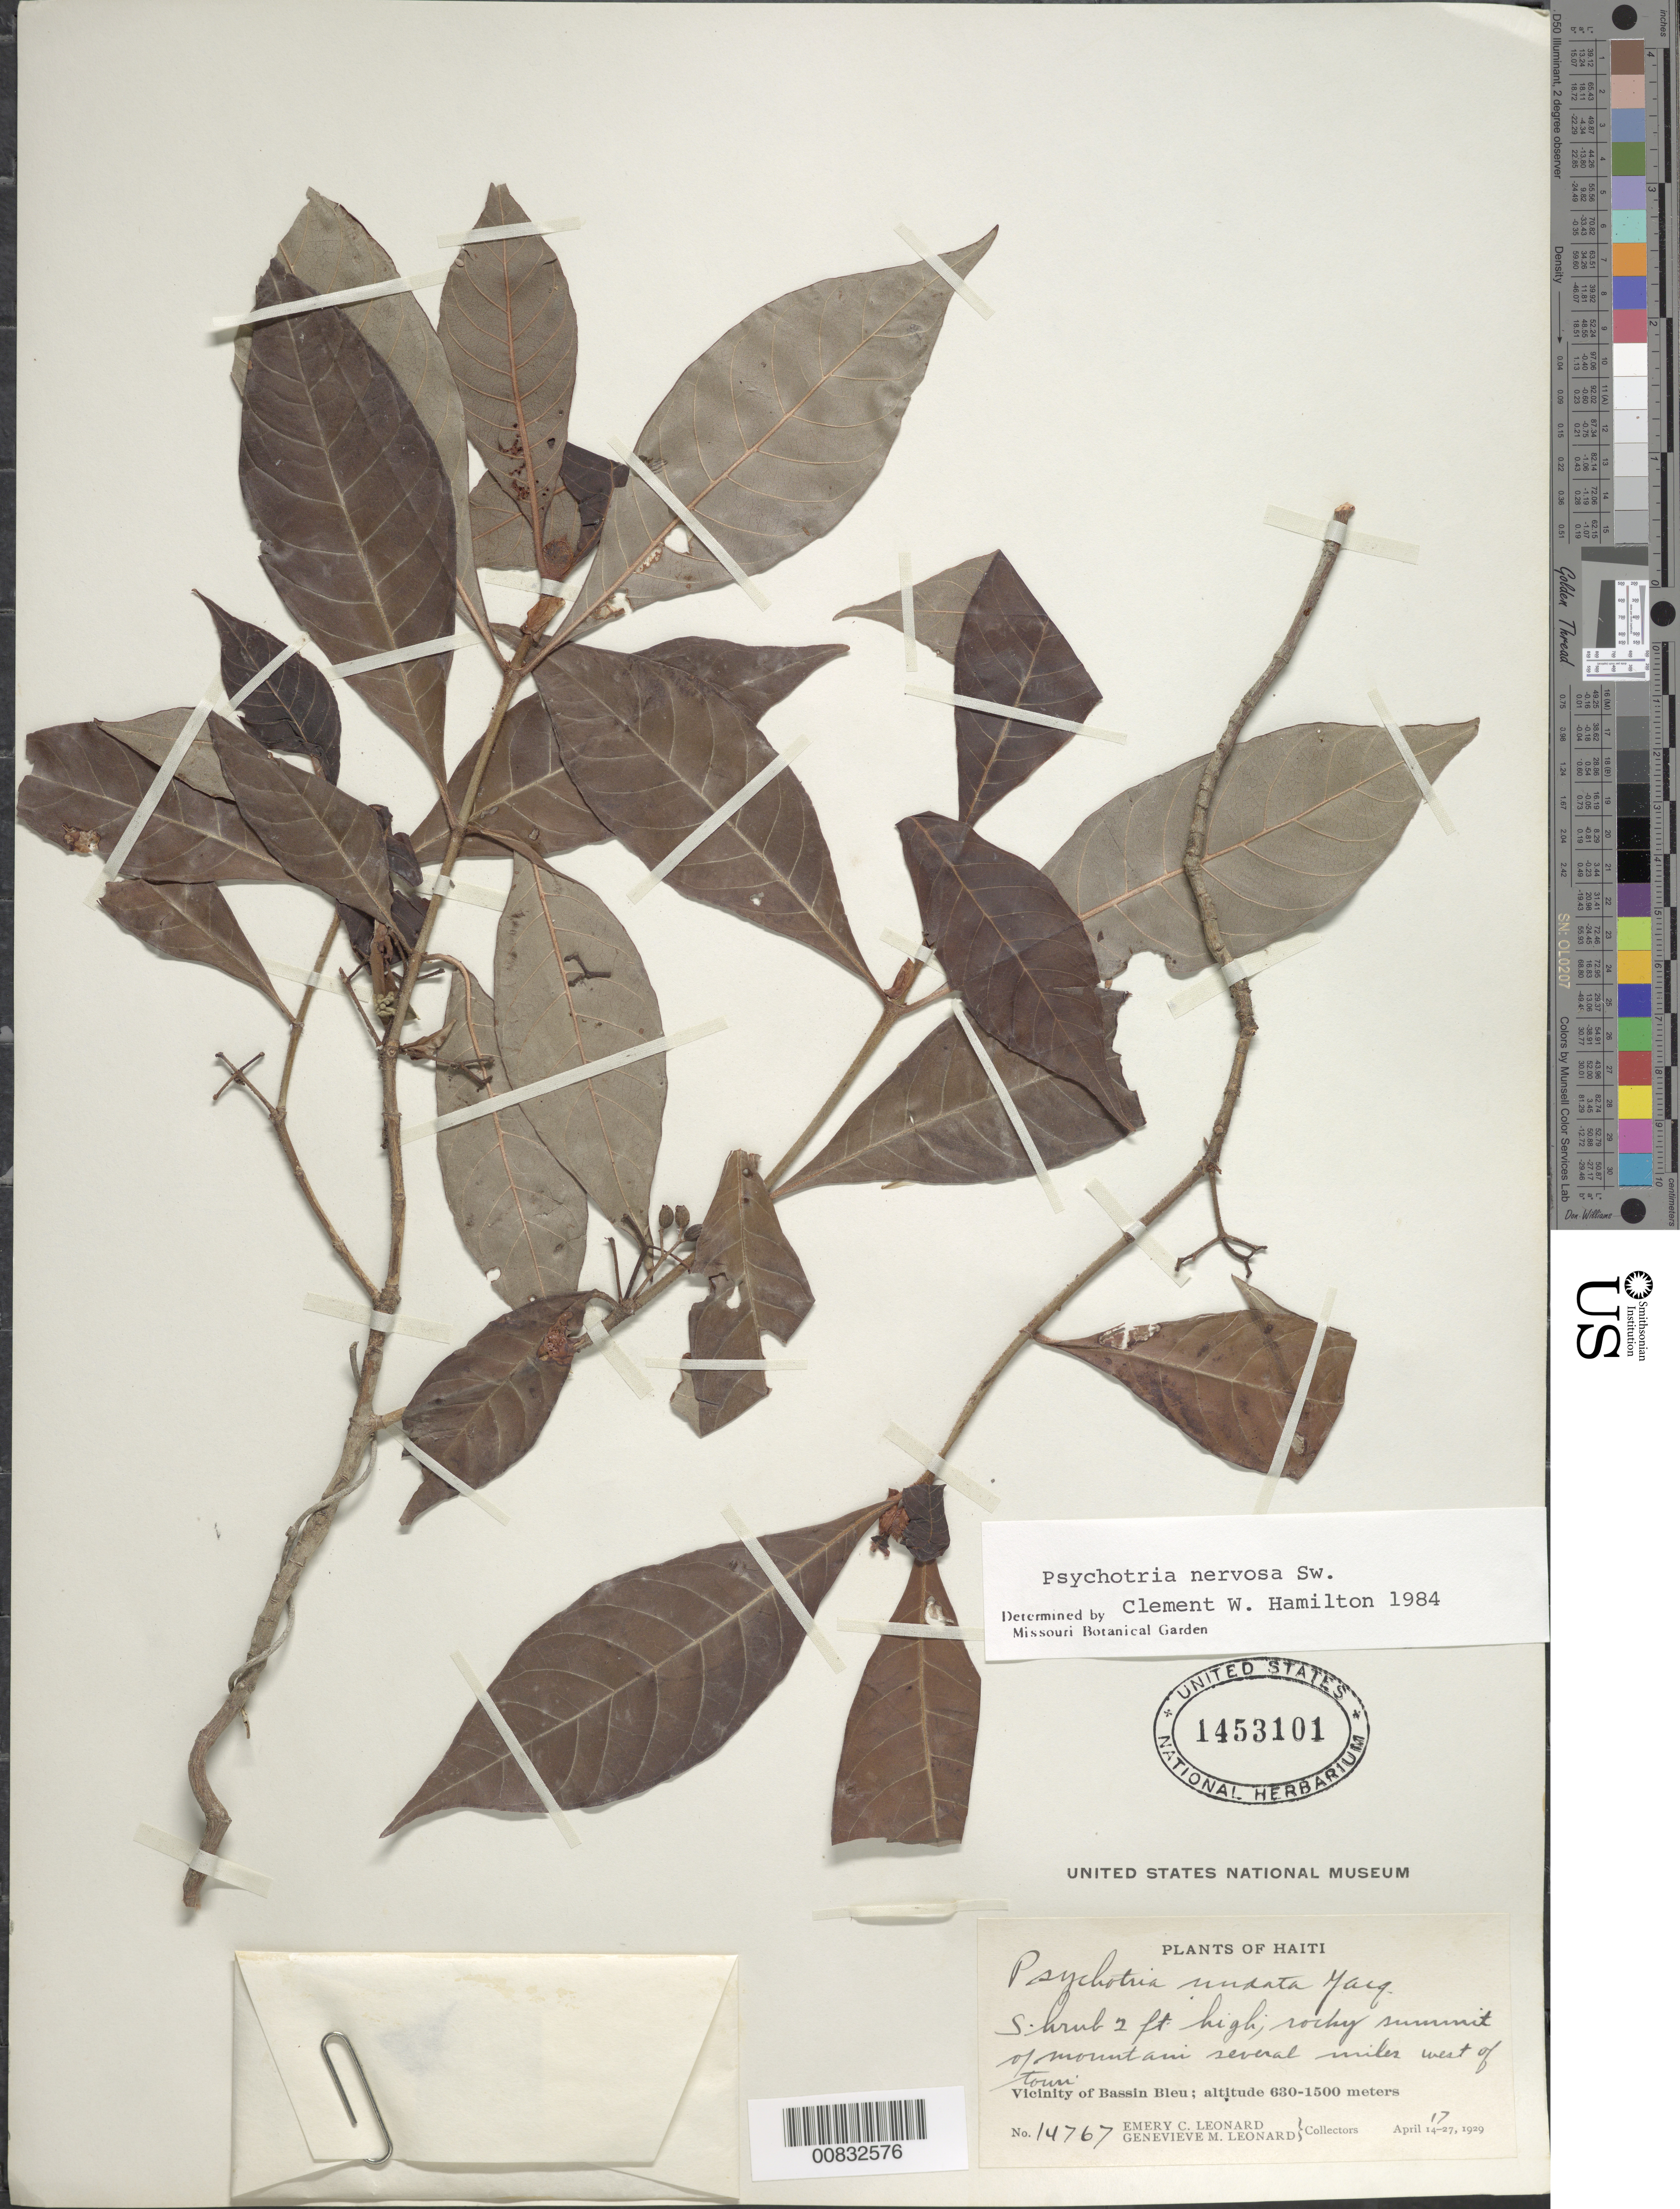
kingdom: Plantae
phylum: Tracheophyta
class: Magnoliopsida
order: Gentianales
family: Rubiaceae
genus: Psychotria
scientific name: Psychotria nervosa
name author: Sw.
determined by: Hamilton, C. W.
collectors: E. C. Leonard & G. M. Leonard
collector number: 14767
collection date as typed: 17 Apr 1929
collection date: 1929-04-17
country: Haiti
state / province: Nord-Ouest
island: Hispaniola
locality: Vicinity of Bassin Bleu, several miles W of town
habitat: Rocky mountain summit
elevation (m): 630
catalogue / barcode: US 1453101